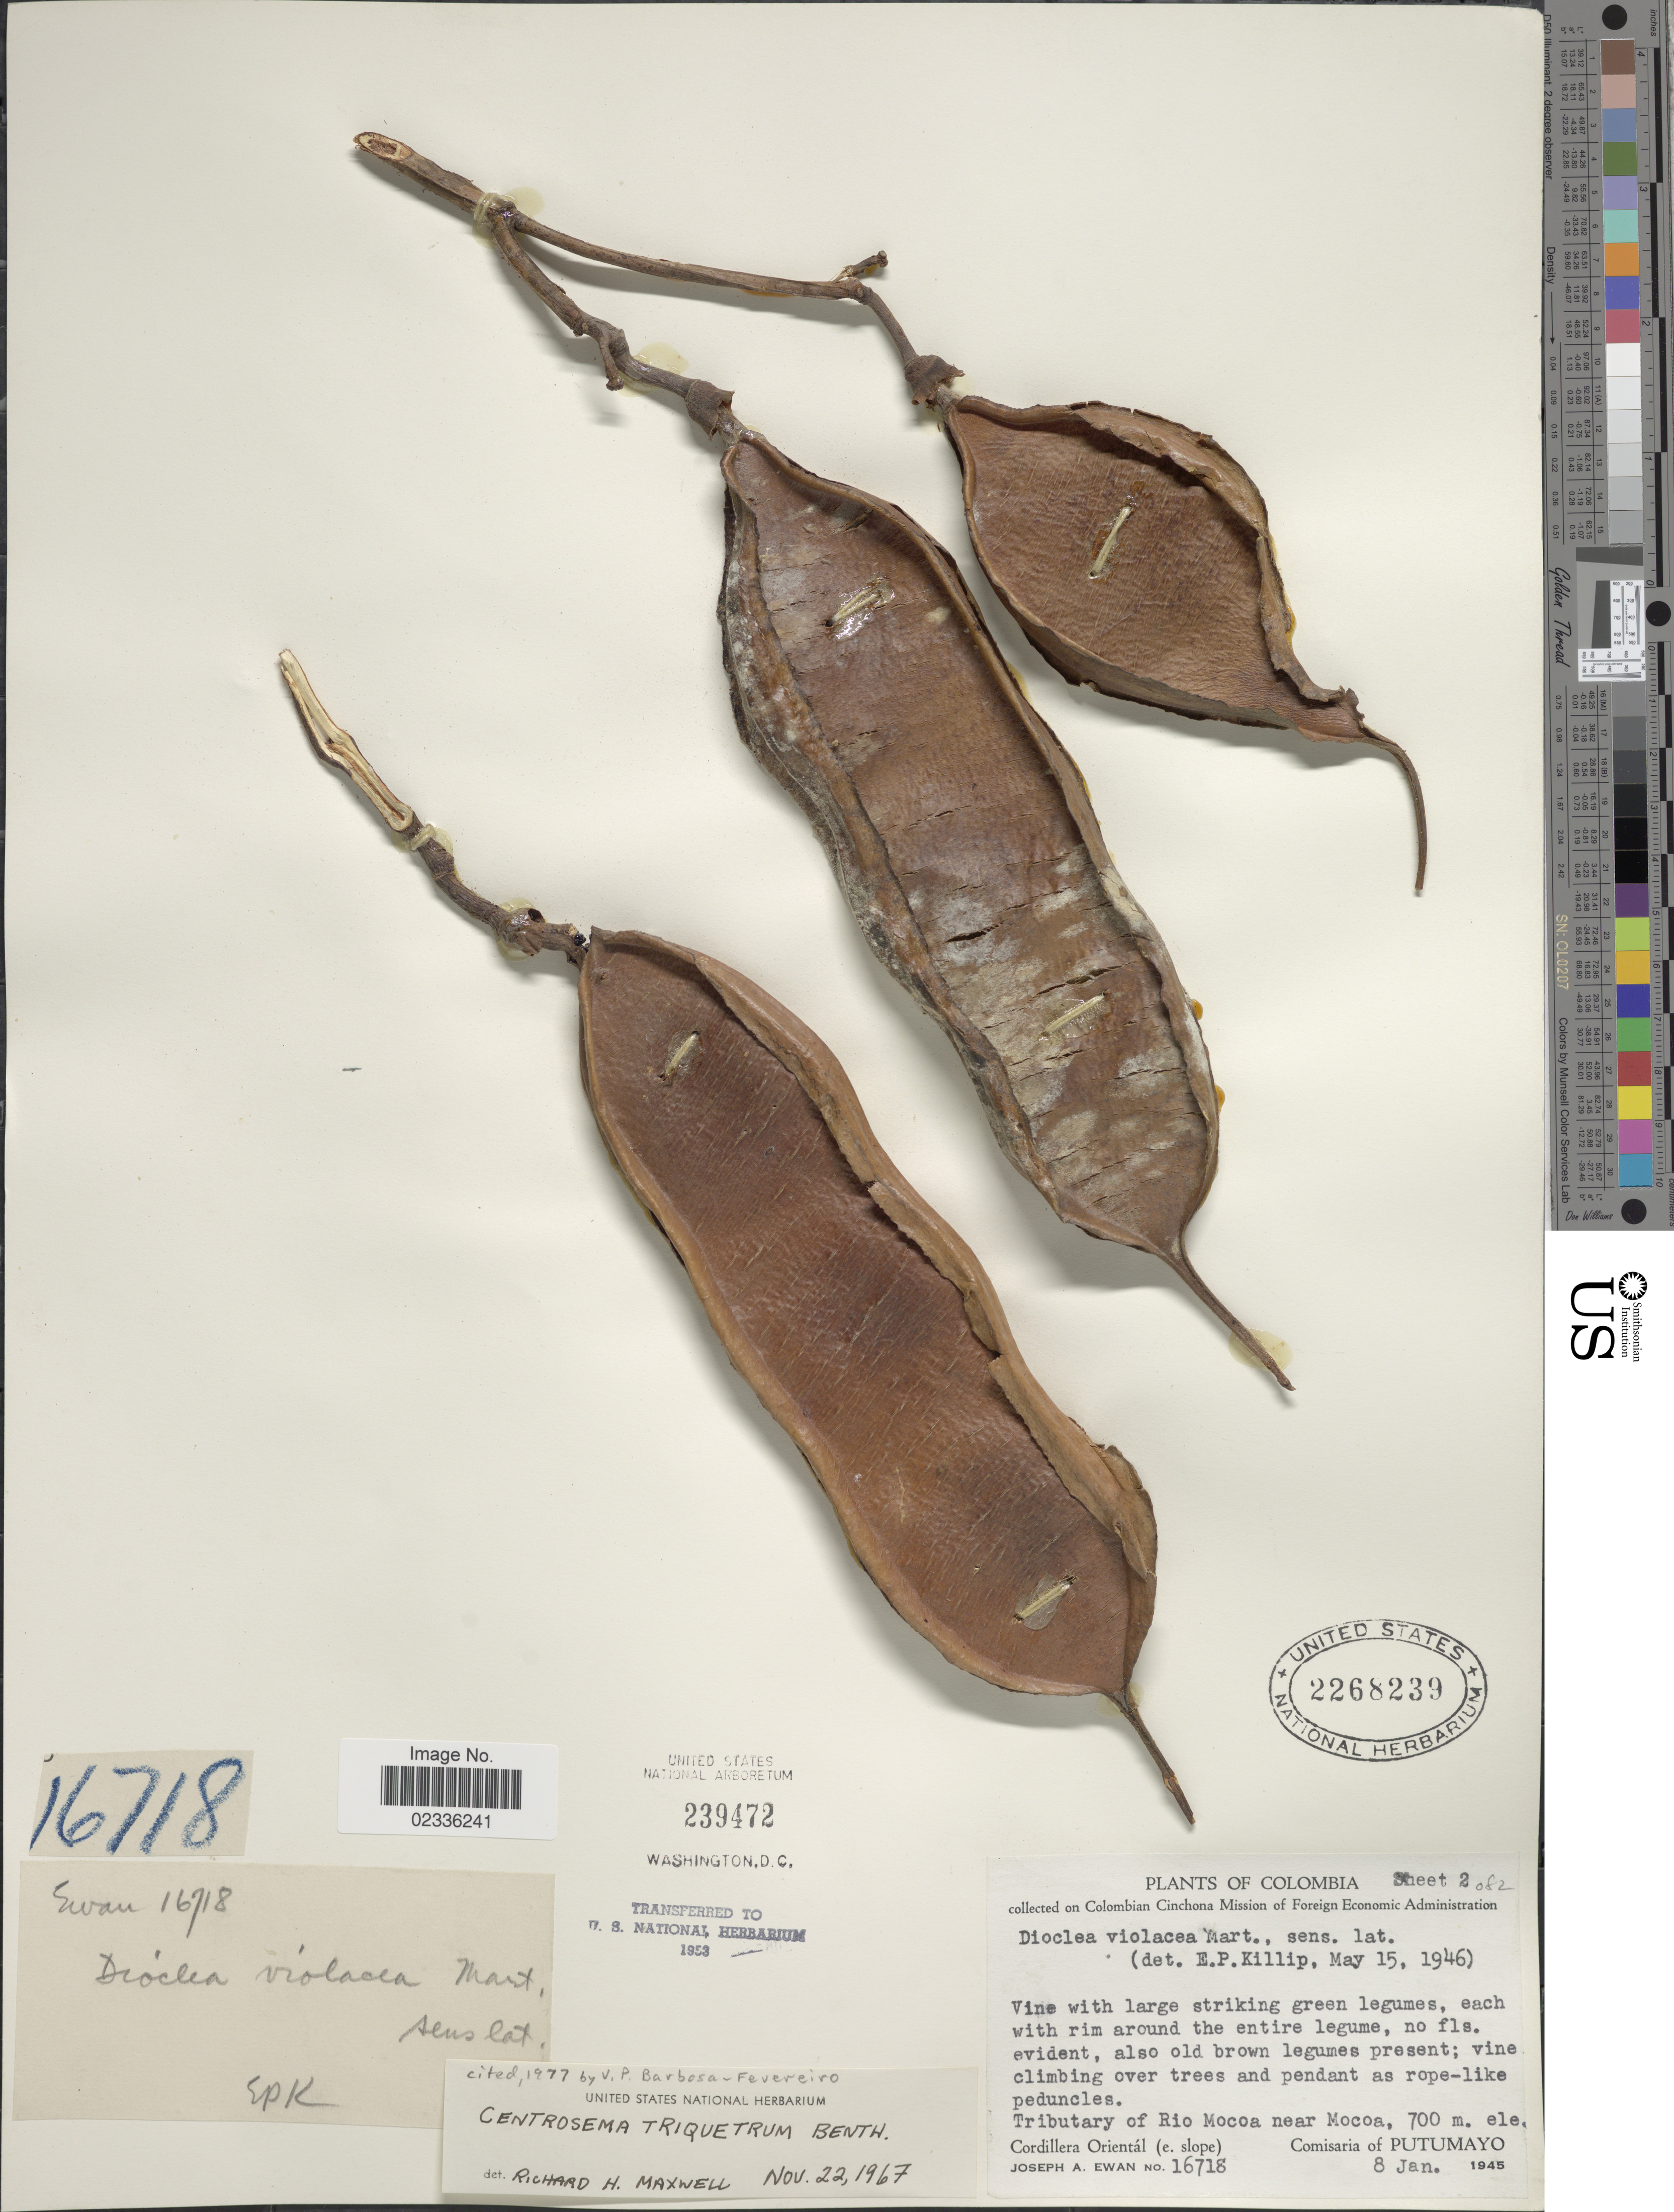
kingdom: Plantae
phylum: Tracheophyta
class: Magnoliopsida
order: Fabales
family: Fabaceae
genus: Centrosema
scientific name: Centrosema triquetrum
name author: Benth.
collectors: J. A. Ewan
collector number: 16718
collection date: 1945-01-08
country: Colombia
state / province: Putumayo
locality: Colombia. Tributary of Rio Mocca near Mocoa. Comisario of Putumayo. Cordillera Oriental (e. slope).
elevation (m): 700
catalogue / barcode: US 2268239